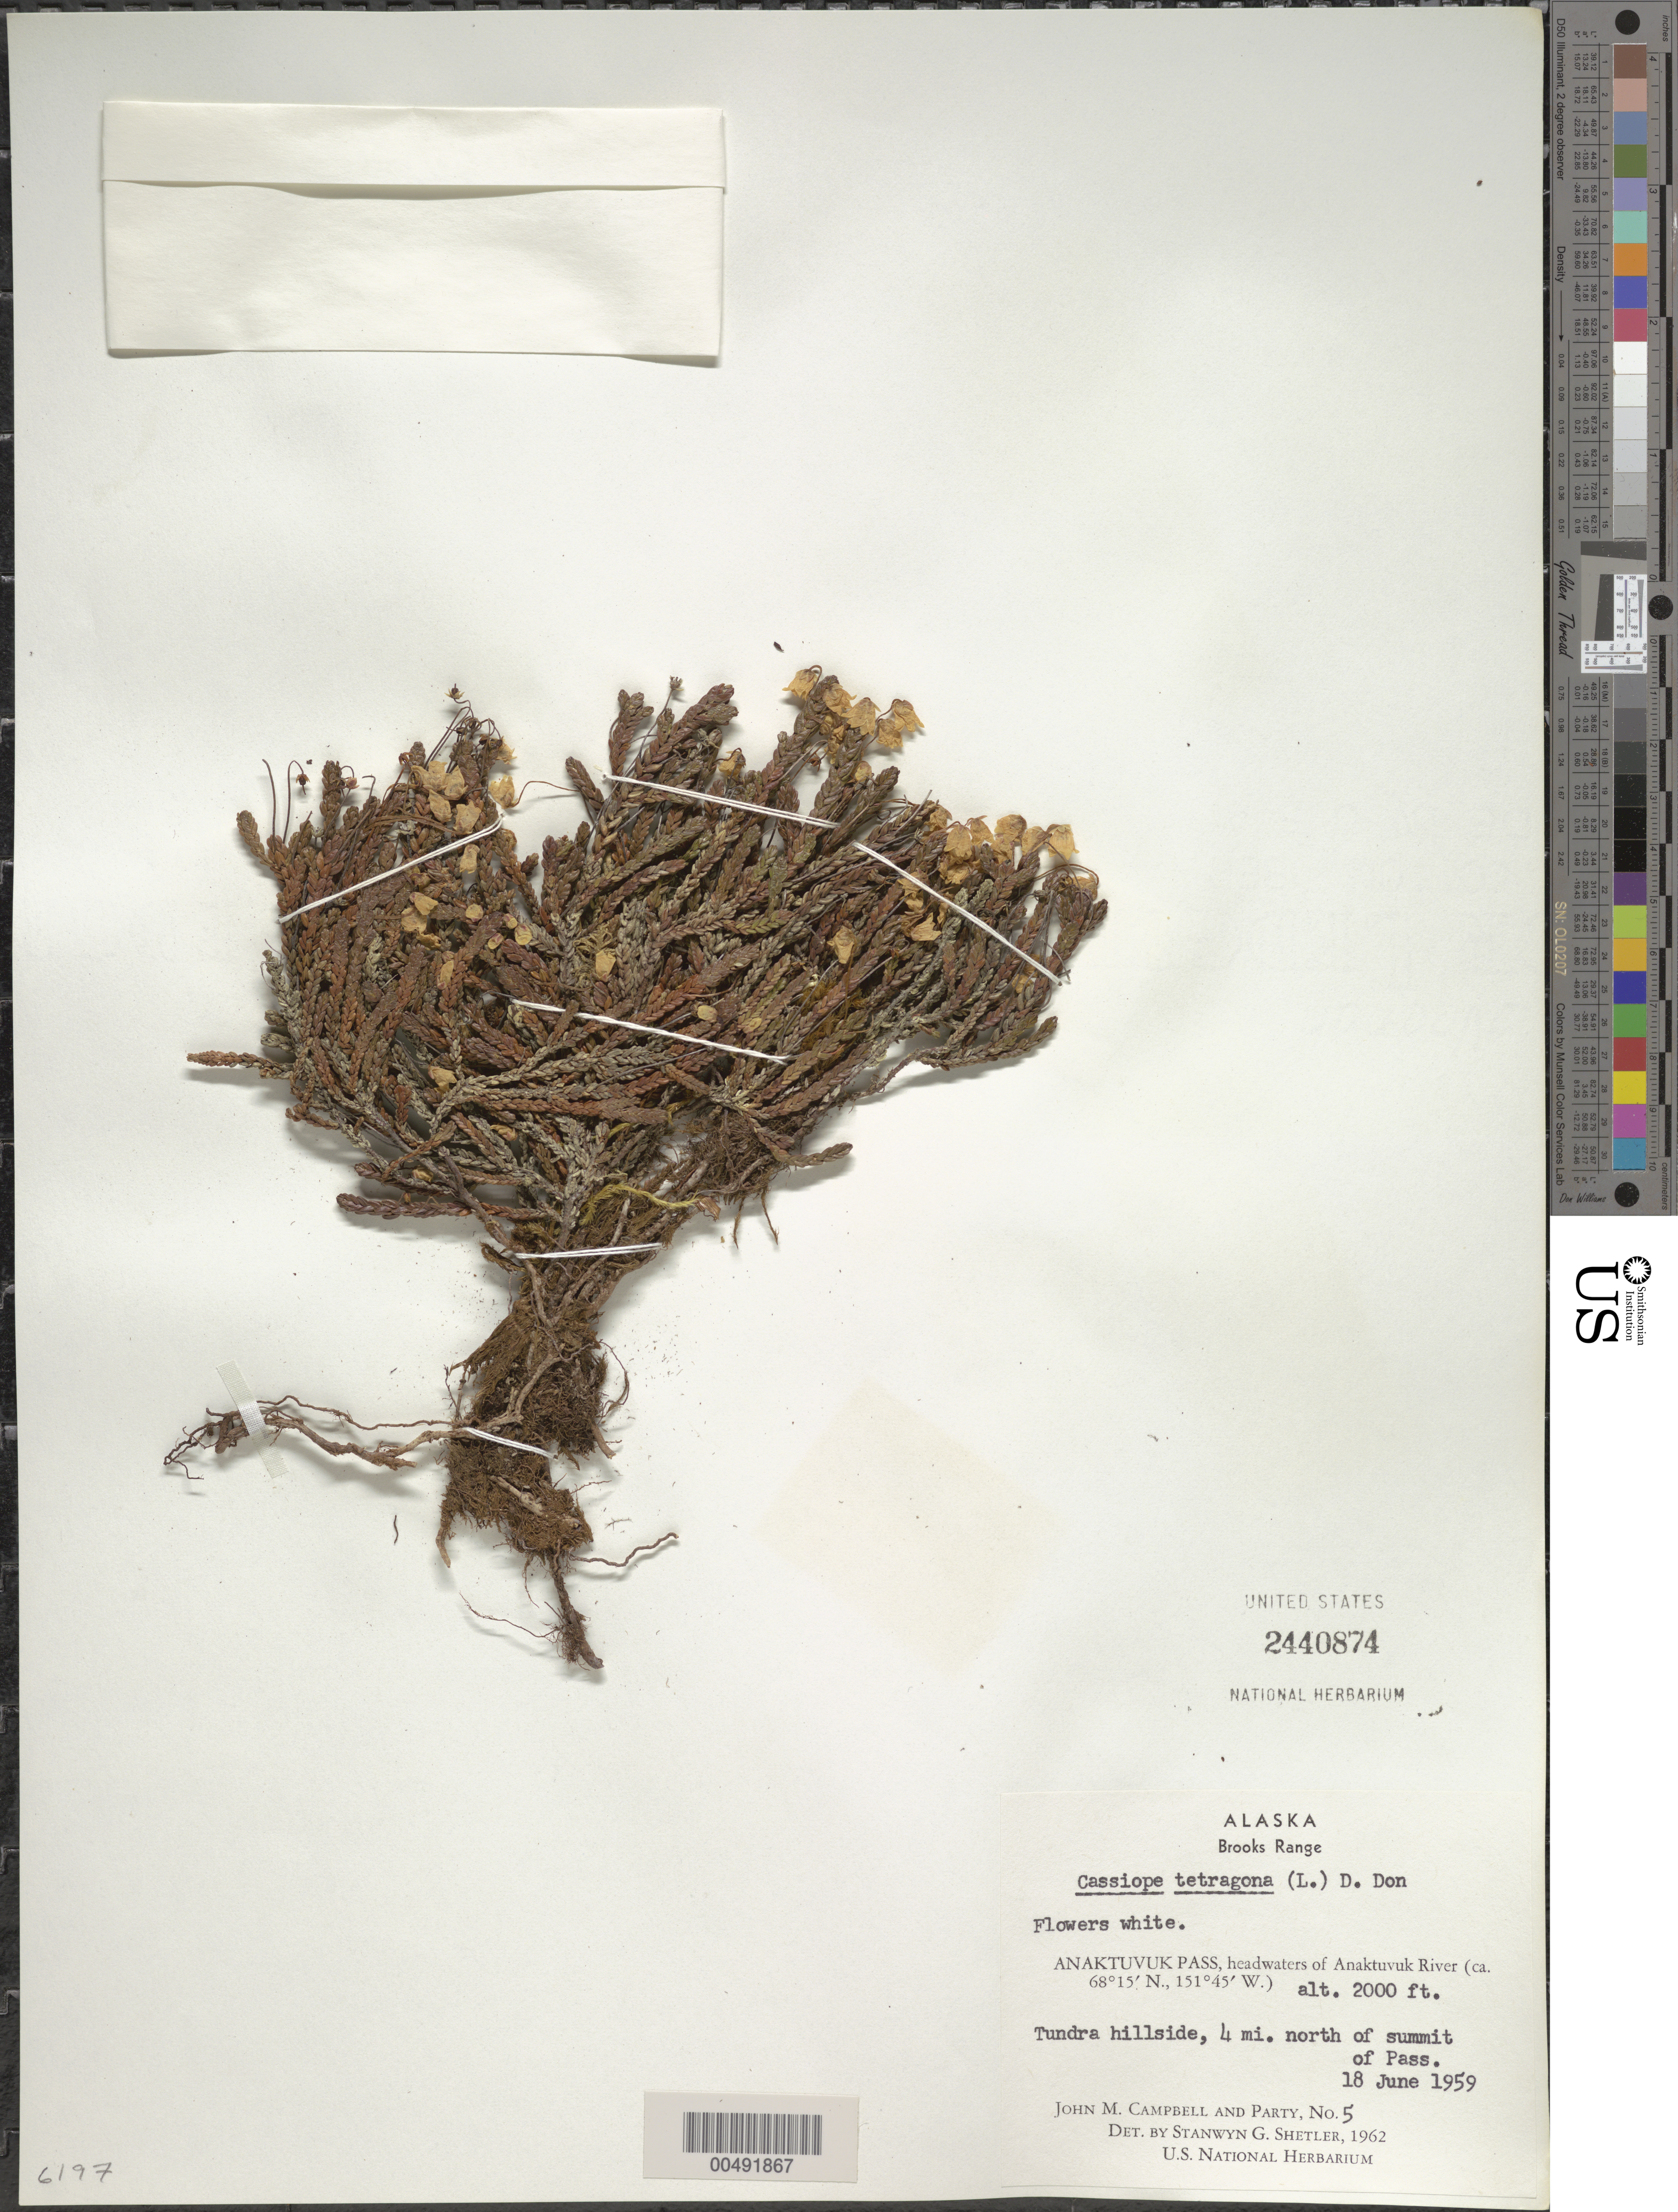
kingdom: Plantae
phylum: Tracheophyta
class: Magnoliopsida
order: Ericales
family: Ericaceae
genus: Cassiope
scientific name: Cassiope tetragona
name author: (L.) D. Don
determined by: Shetler, Stanwyn G., (US), NMNH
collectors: J. M. Campbell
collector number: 05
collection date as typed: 18 Jun 1959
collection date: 1959-06-18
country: United States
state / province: Alaska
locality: Brooks Range, 4 mi. N of summit of Anaktuvuk Pass, headwaters of Anaktuvuk River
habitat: tundra hillside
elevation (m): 610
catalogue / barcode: US 2440874